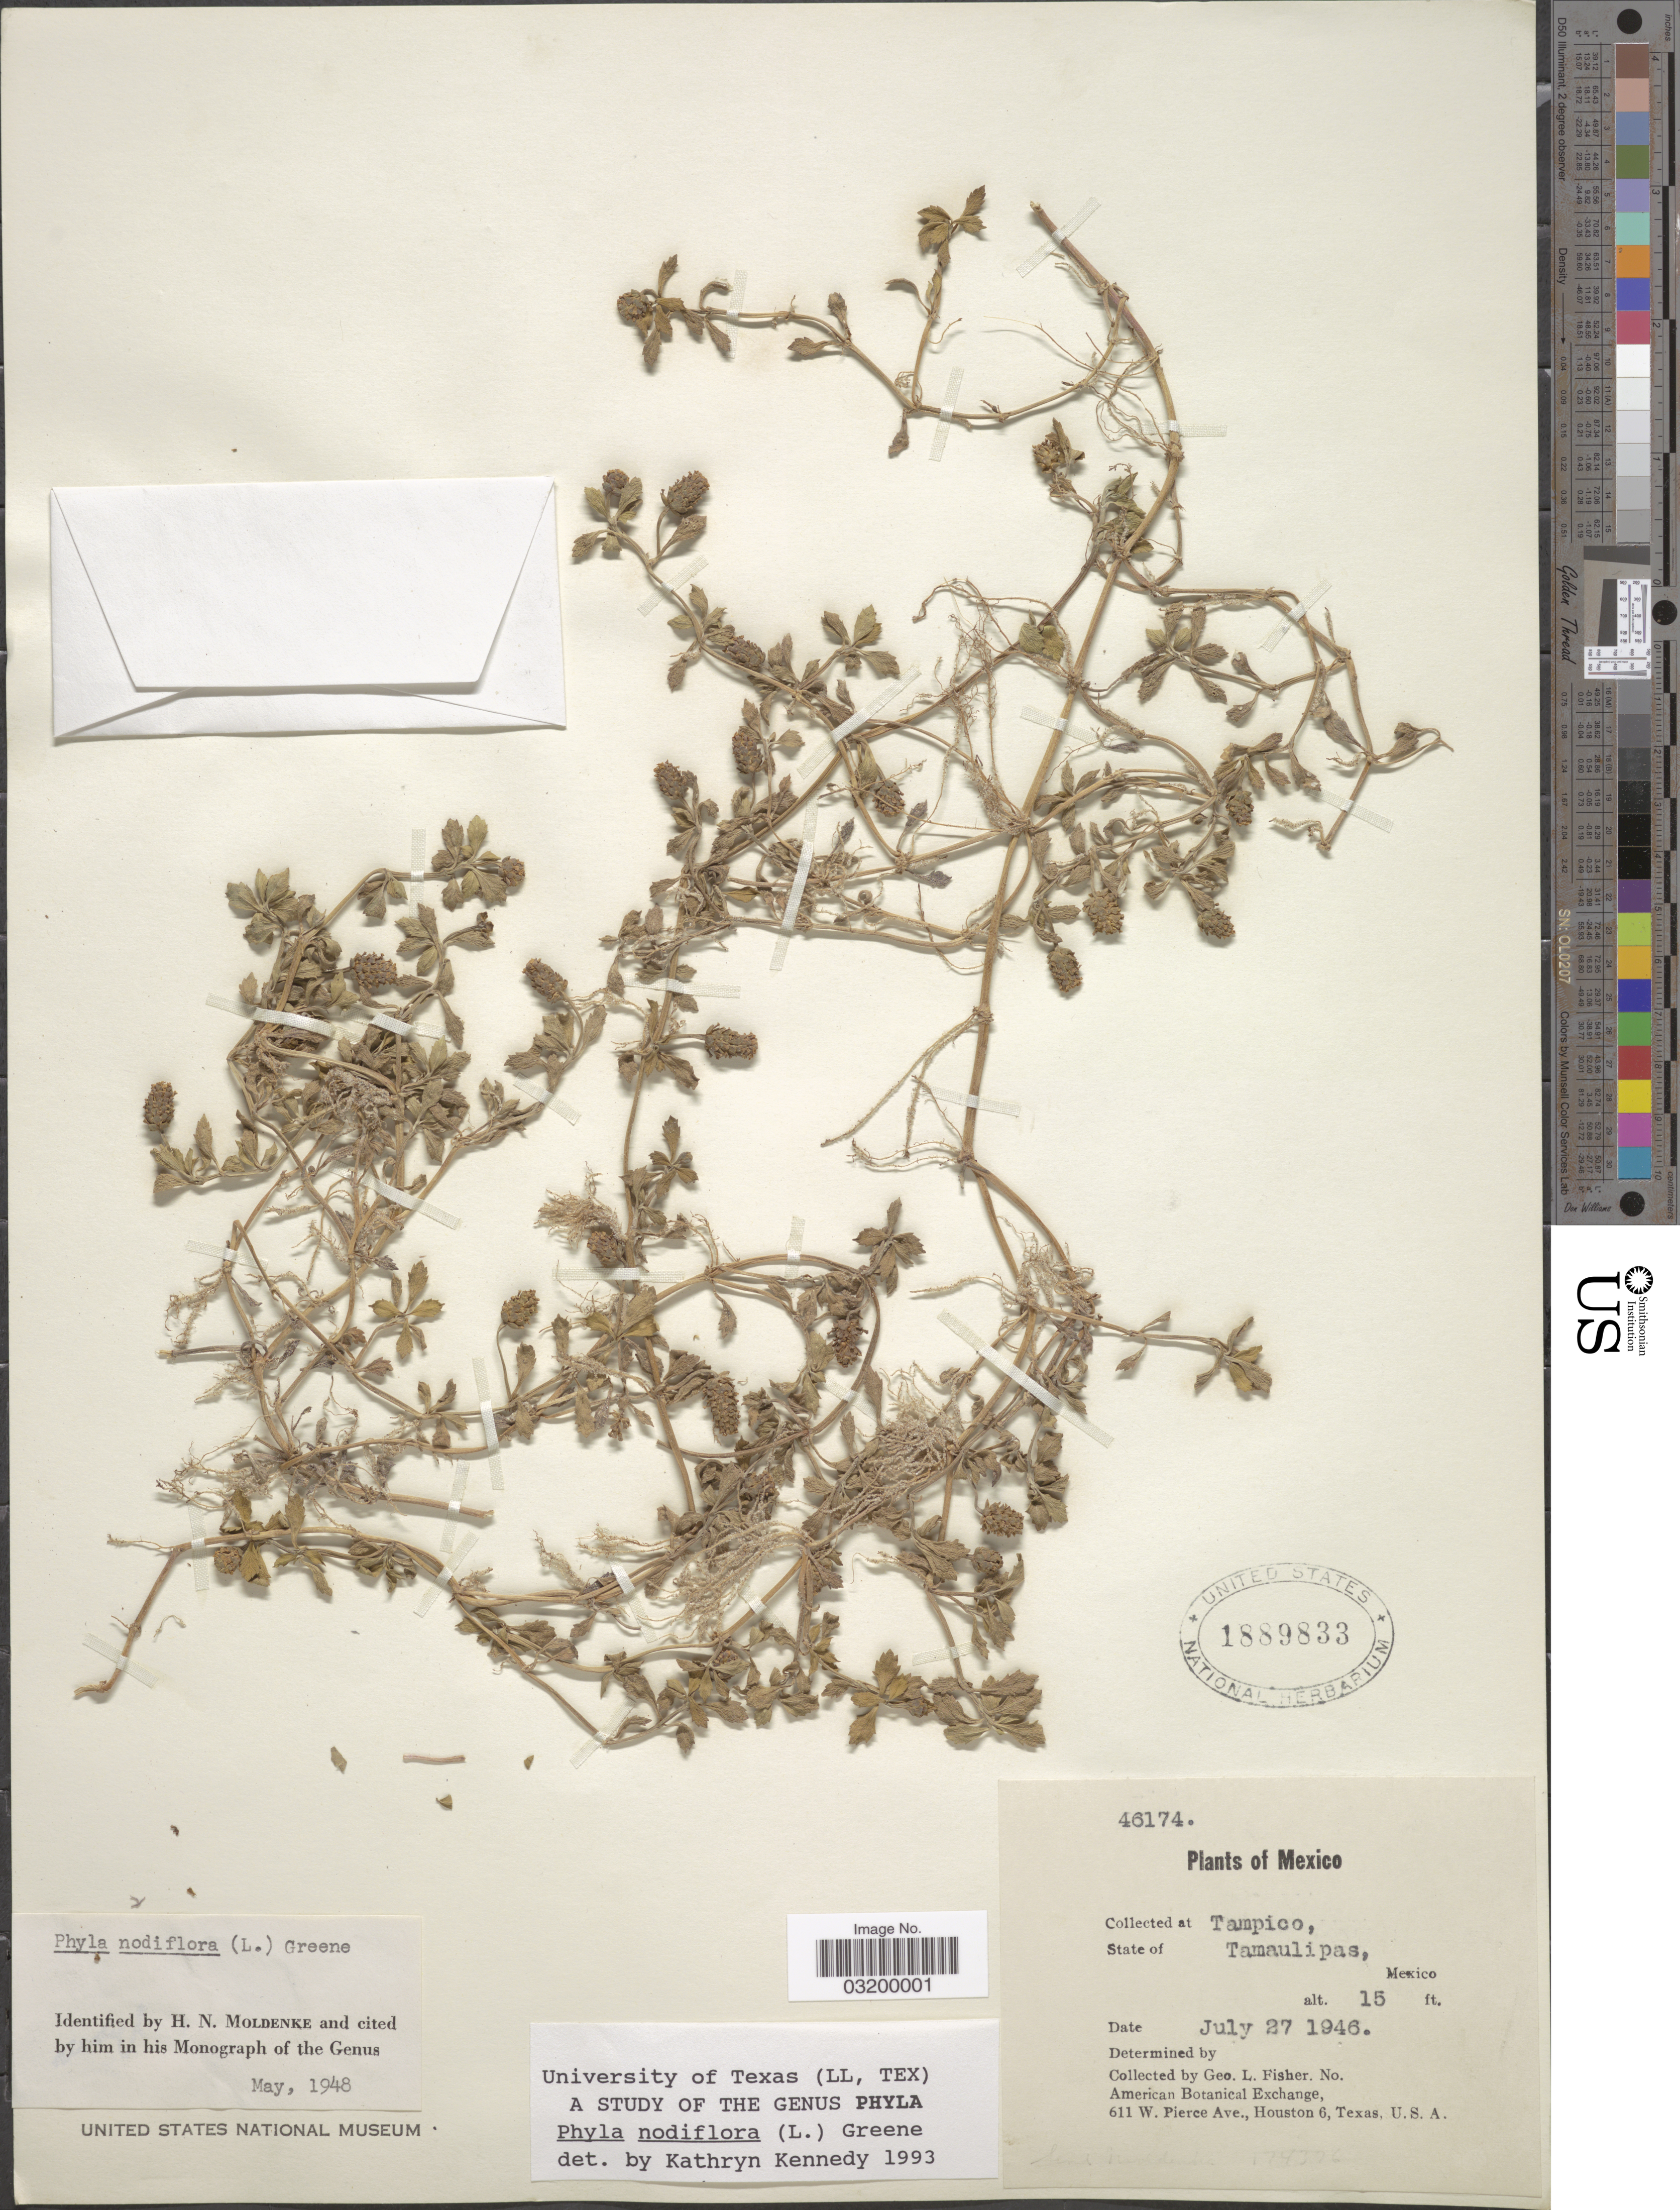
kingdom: Plantae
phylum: Tracheophyta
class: Magnoliopsida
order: Lamiales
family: Verbenaceae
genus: Phyla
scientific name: Phyla nodiflora var. nodiflora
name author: (L.) Greene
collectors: G. L. Fisher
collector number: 46174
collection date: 1946-07-27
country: Mexico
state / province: Tamaulipas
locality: Tampico.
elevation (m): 5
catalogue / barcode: US 1889833